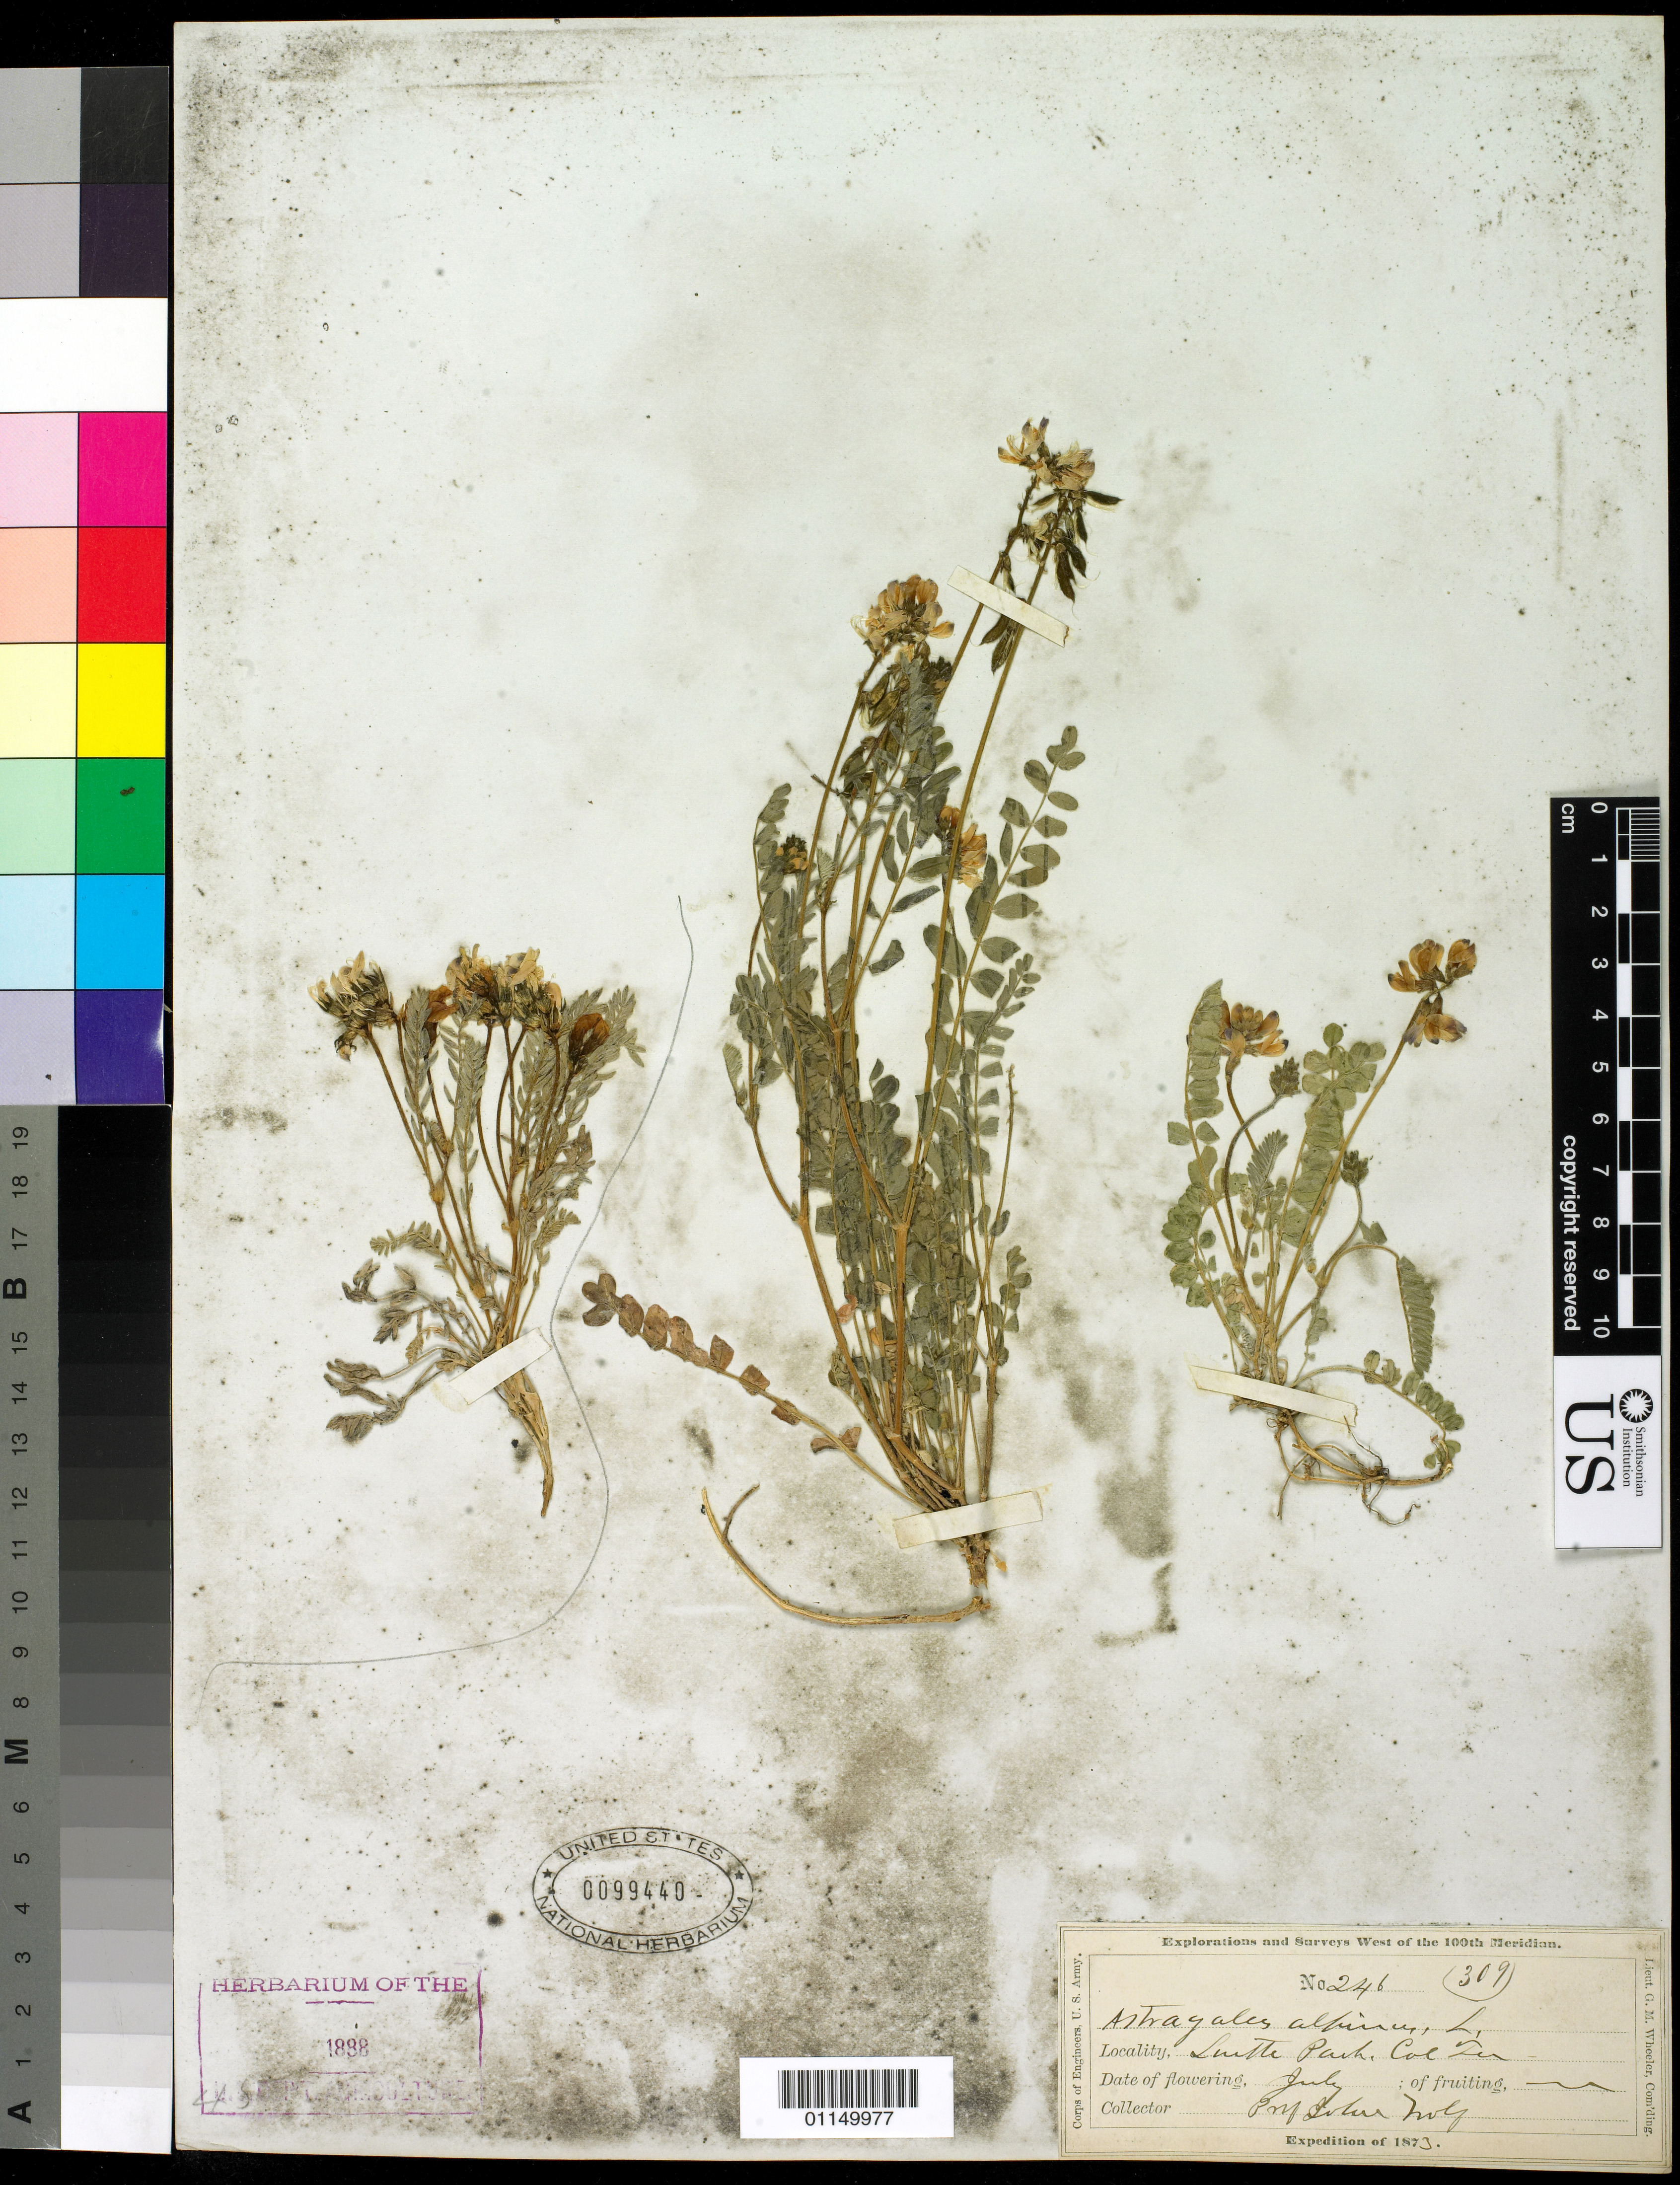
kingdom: Plantae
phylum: Tracheophyta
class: Magnoliopsida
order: Fabales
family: Fabaceae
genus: Astragalus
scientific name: Astragalus alpinus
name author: L.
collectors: J. Wolf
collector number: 246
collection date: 1873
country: United States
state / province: Colorado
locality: South Park, Col Ter.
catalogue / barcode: US 99440